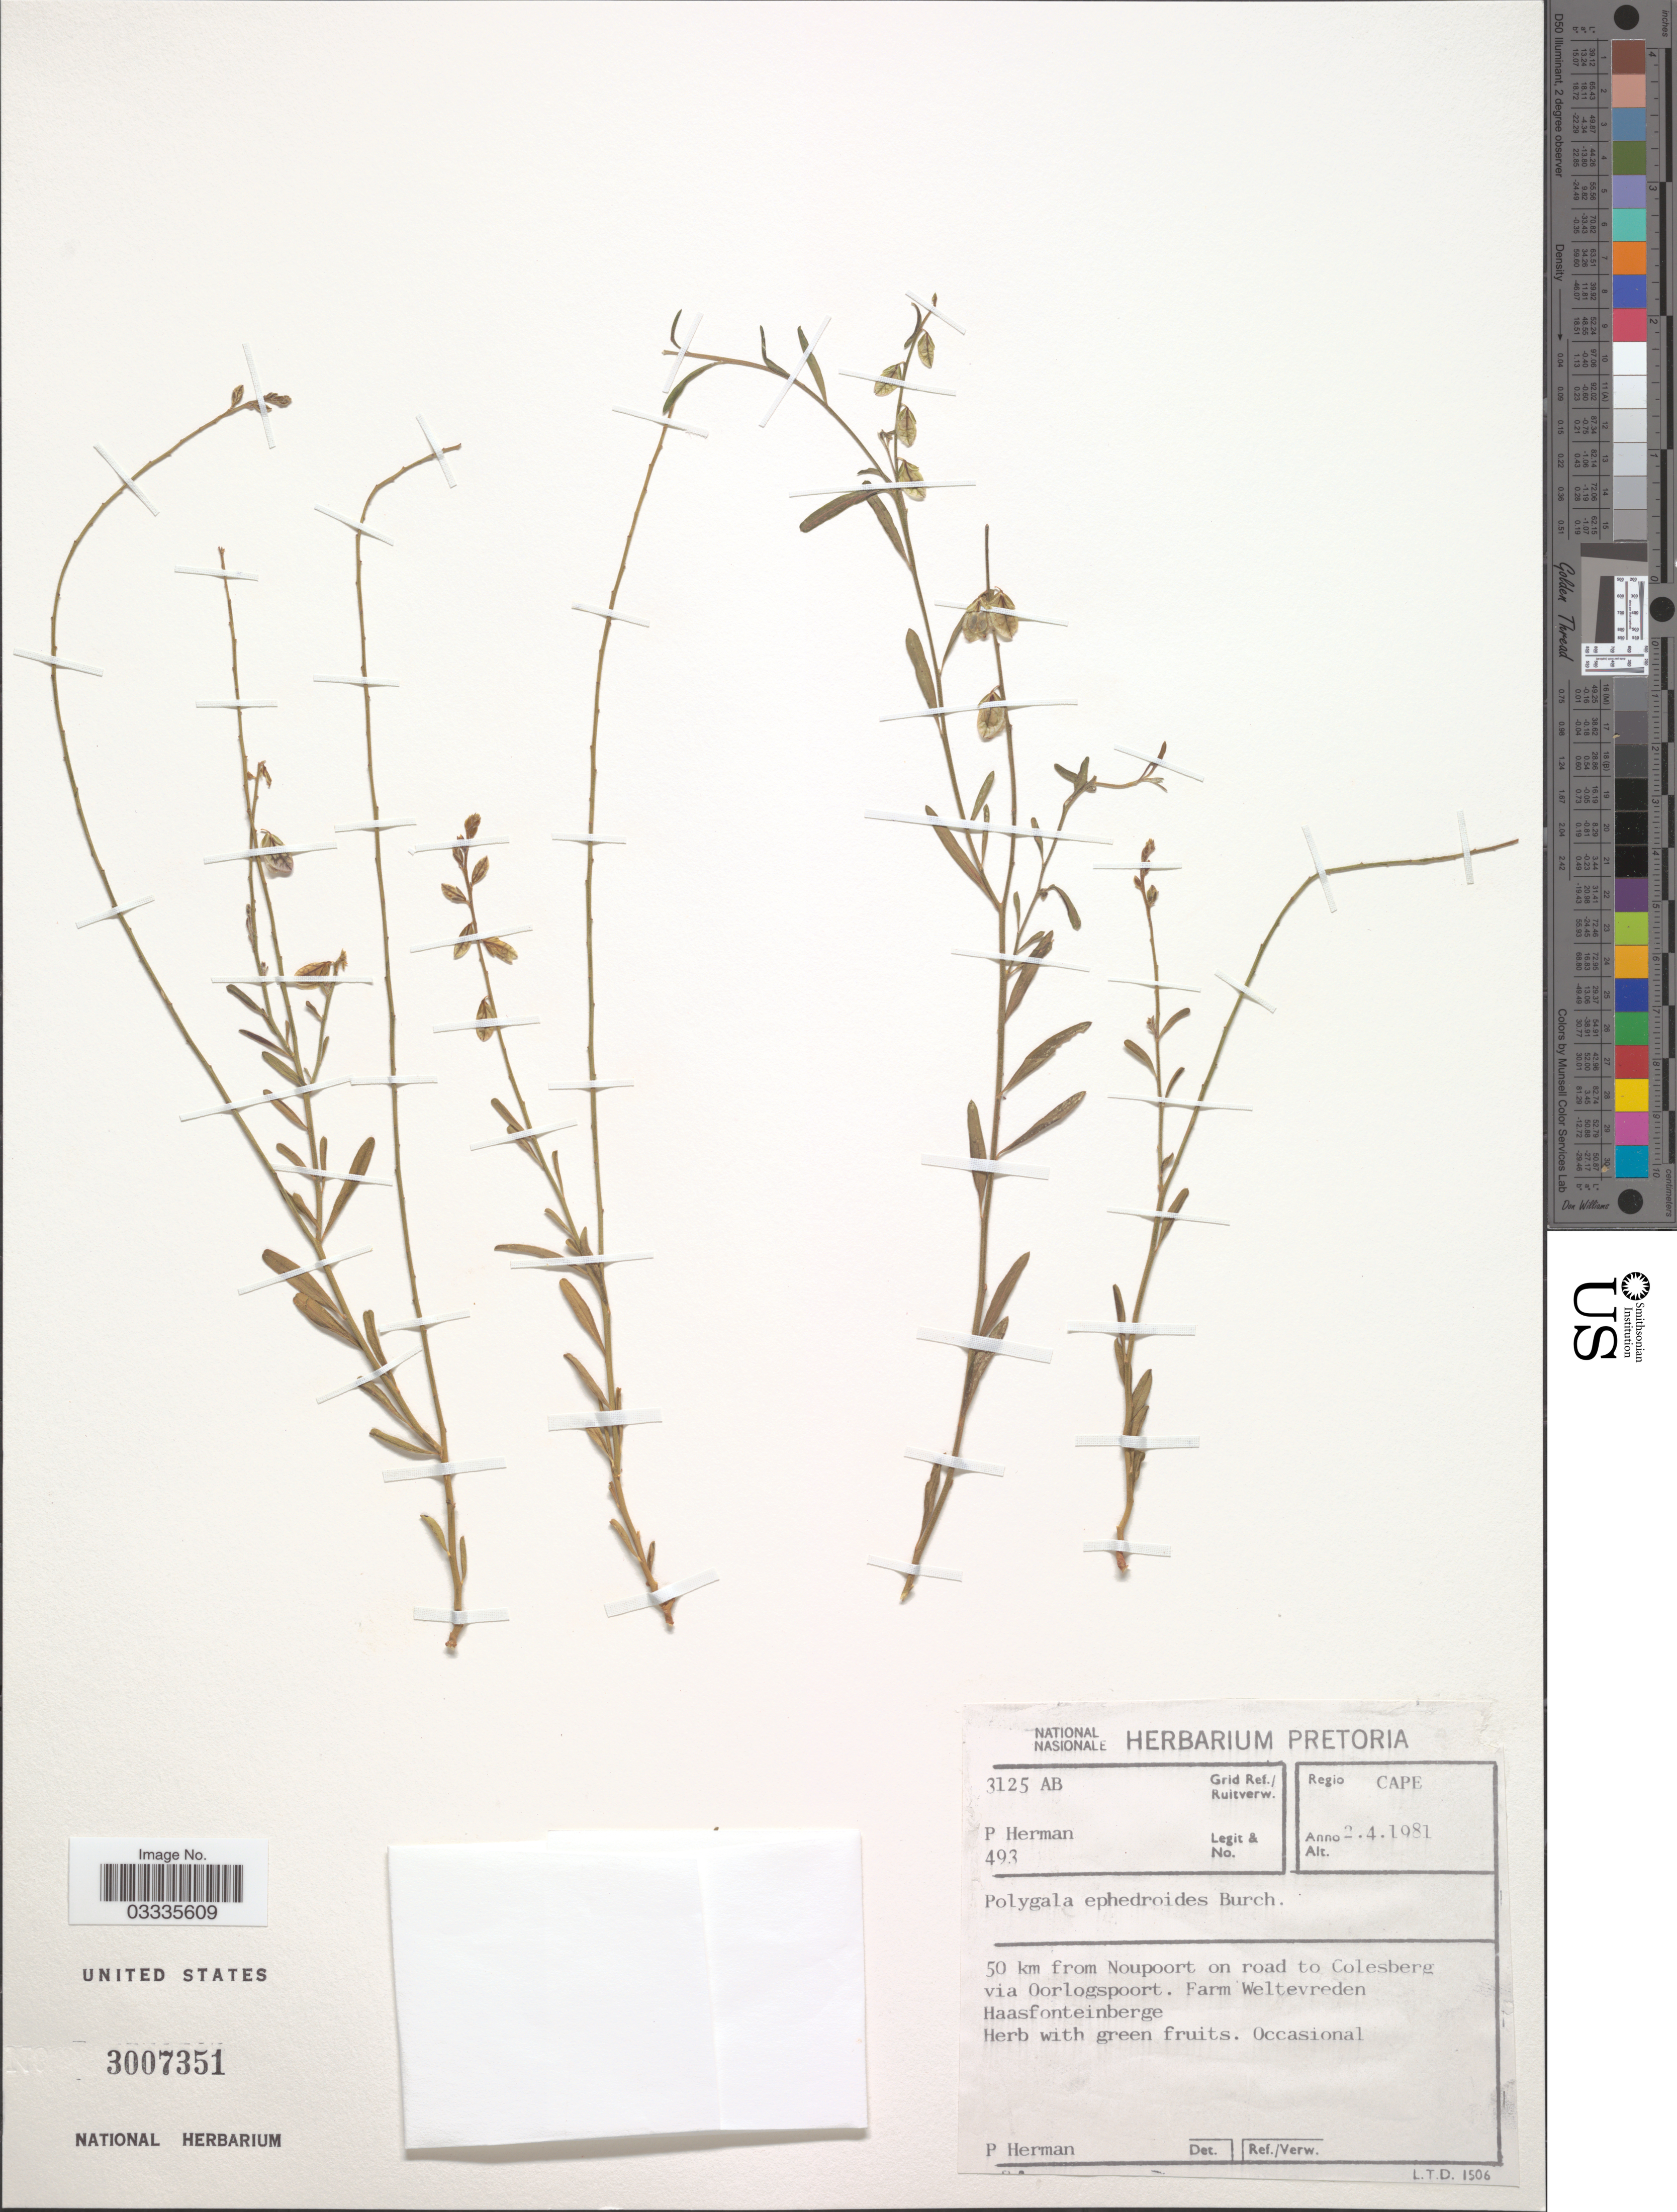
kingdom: Plantae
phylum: Tracheophyta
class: Magnoliopsida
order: Fabales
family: Polygalaceae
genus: Polygala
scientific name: Polygala ephedroides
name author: Burch.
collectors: P. Herman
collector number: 493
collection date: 1981-04-02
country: South Africa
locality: Regio Cape. Grid Ref./ Ruitverw. 3125 AB. 50 km from Noupoort on road to Colesberg via Oorlogspoort. Farm Weltevreden Haasfonteinberge.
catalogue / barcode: US 3007351